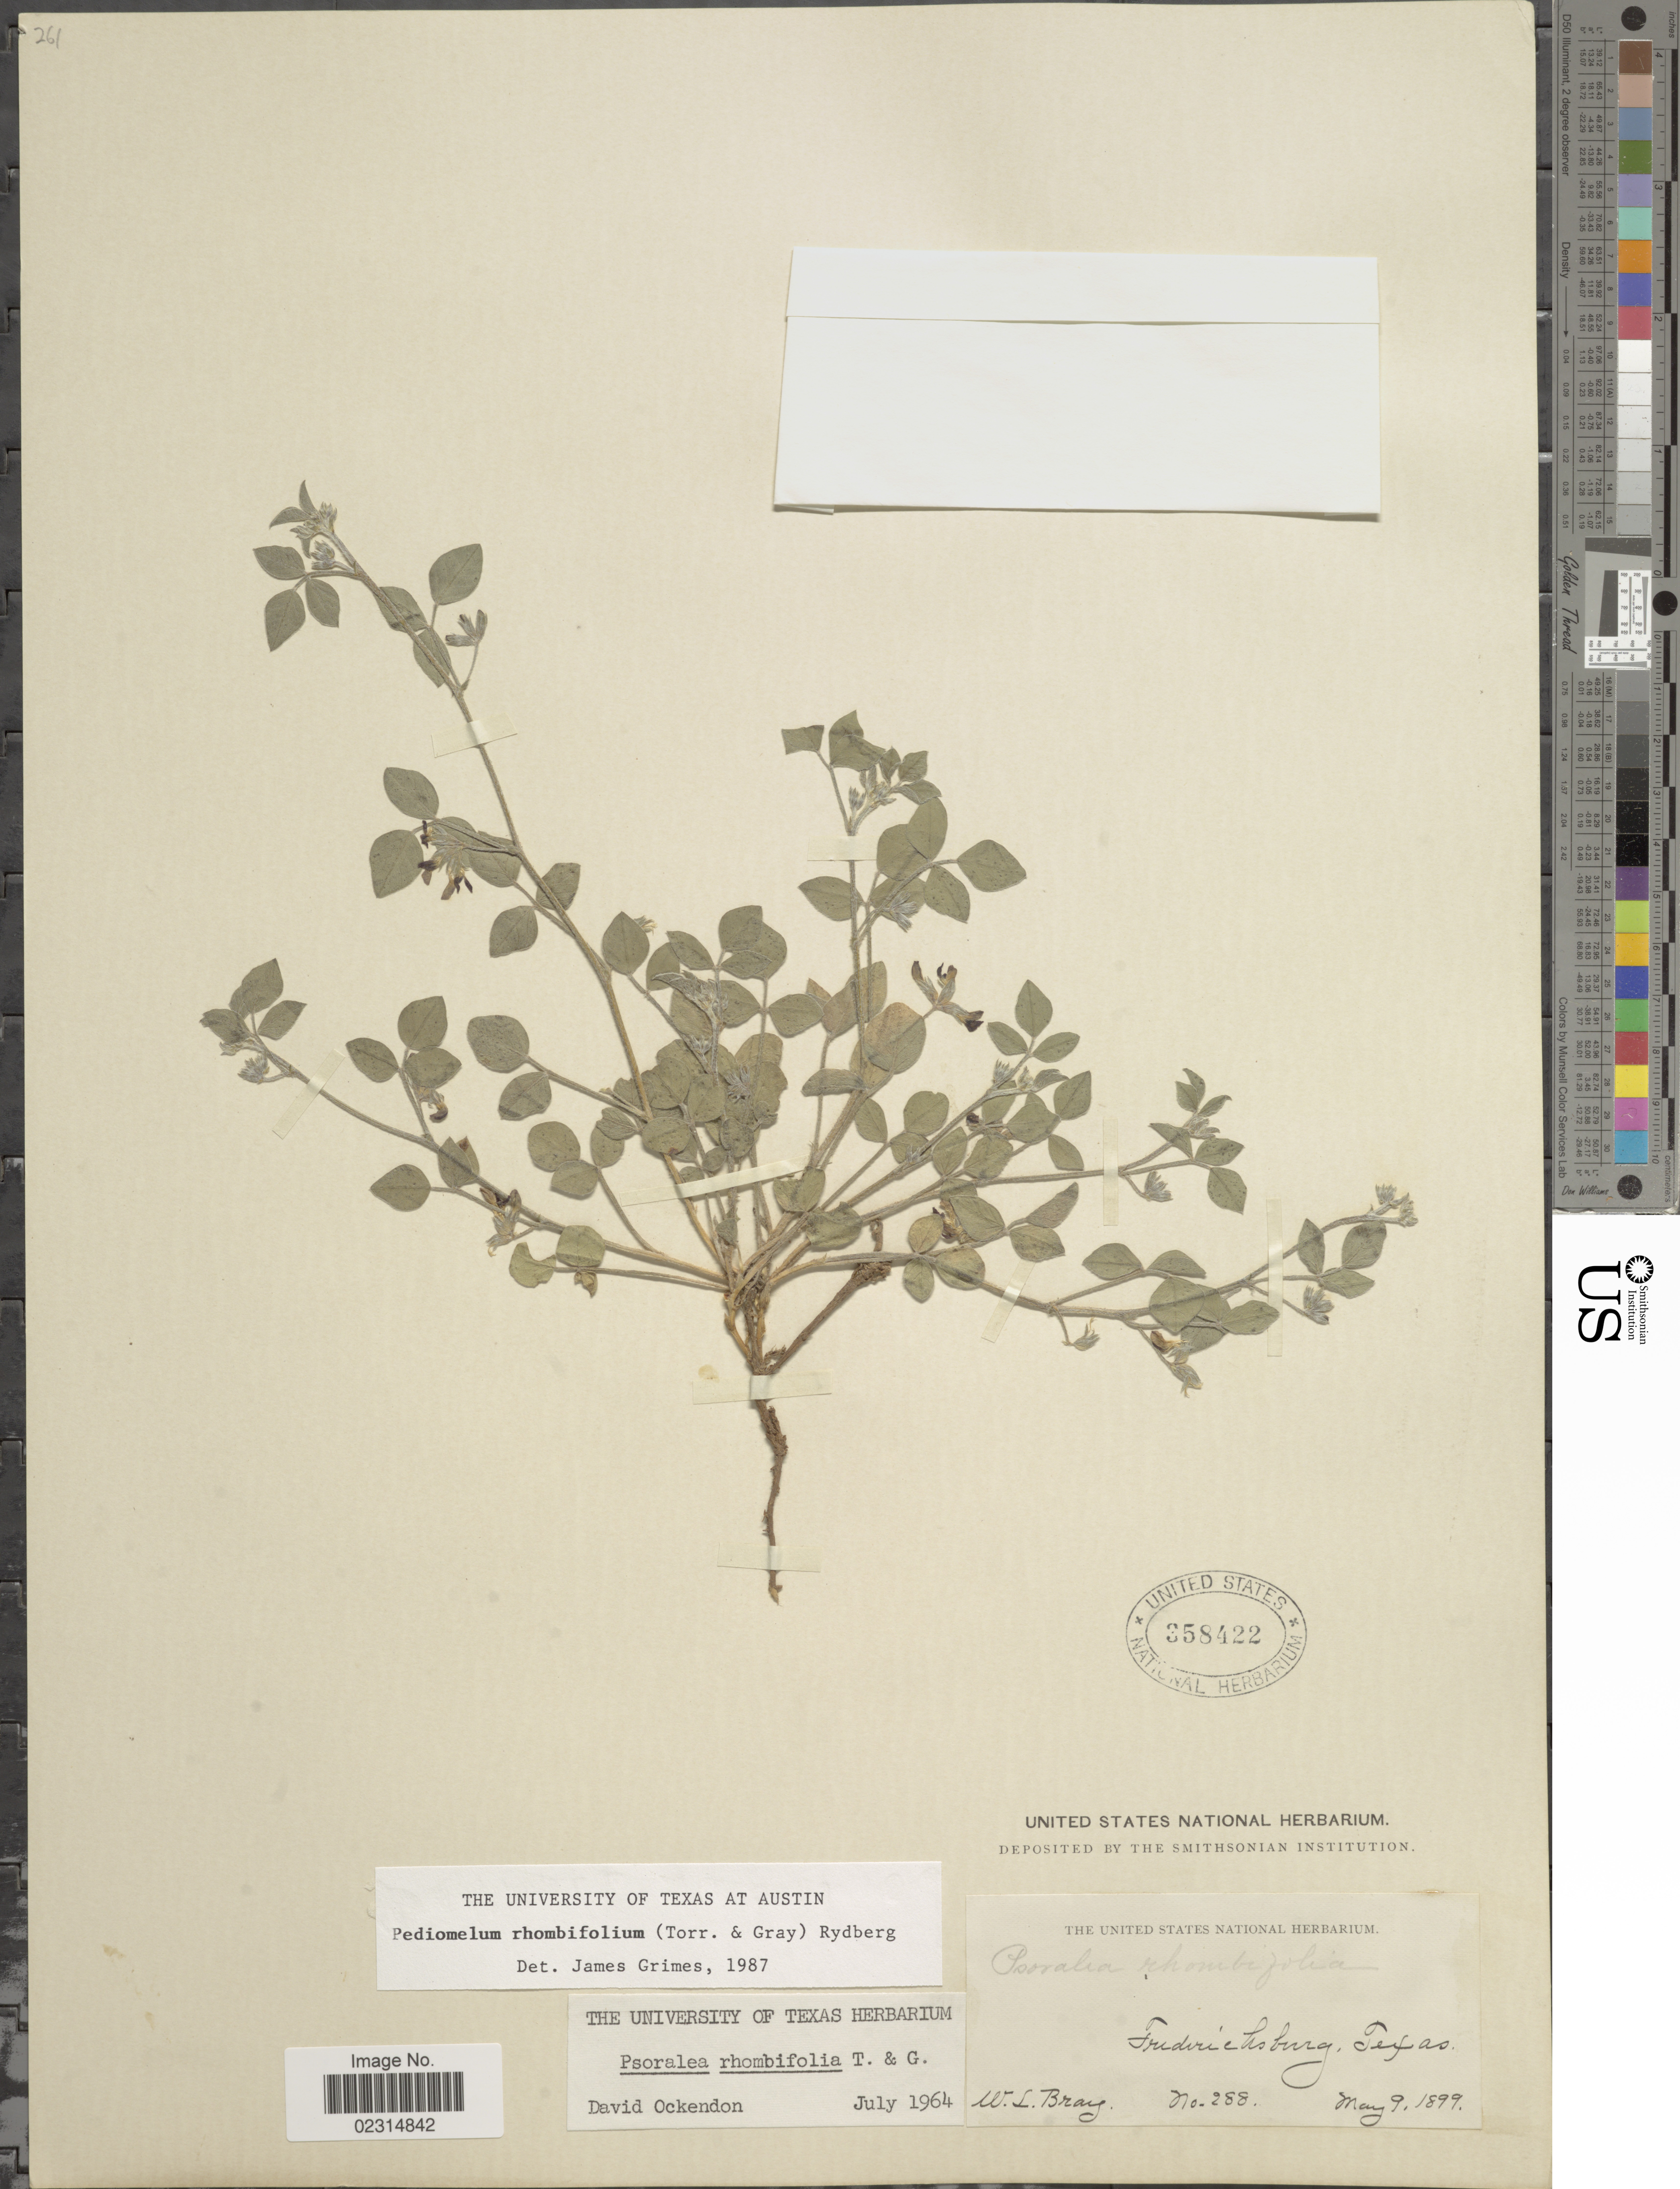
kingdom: Plantae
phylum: Tracheophyta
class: Magnoliopsida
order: Fabales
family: Fabaceae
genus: Pediomelum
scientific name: Pediomelum rhombifolium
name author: (Torr. & A. Gray) Rydb.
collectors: W. L. Bray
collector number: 288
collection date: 1899-05-09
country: United States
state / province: Texas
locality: Fredericksburg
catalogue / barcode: US 358422